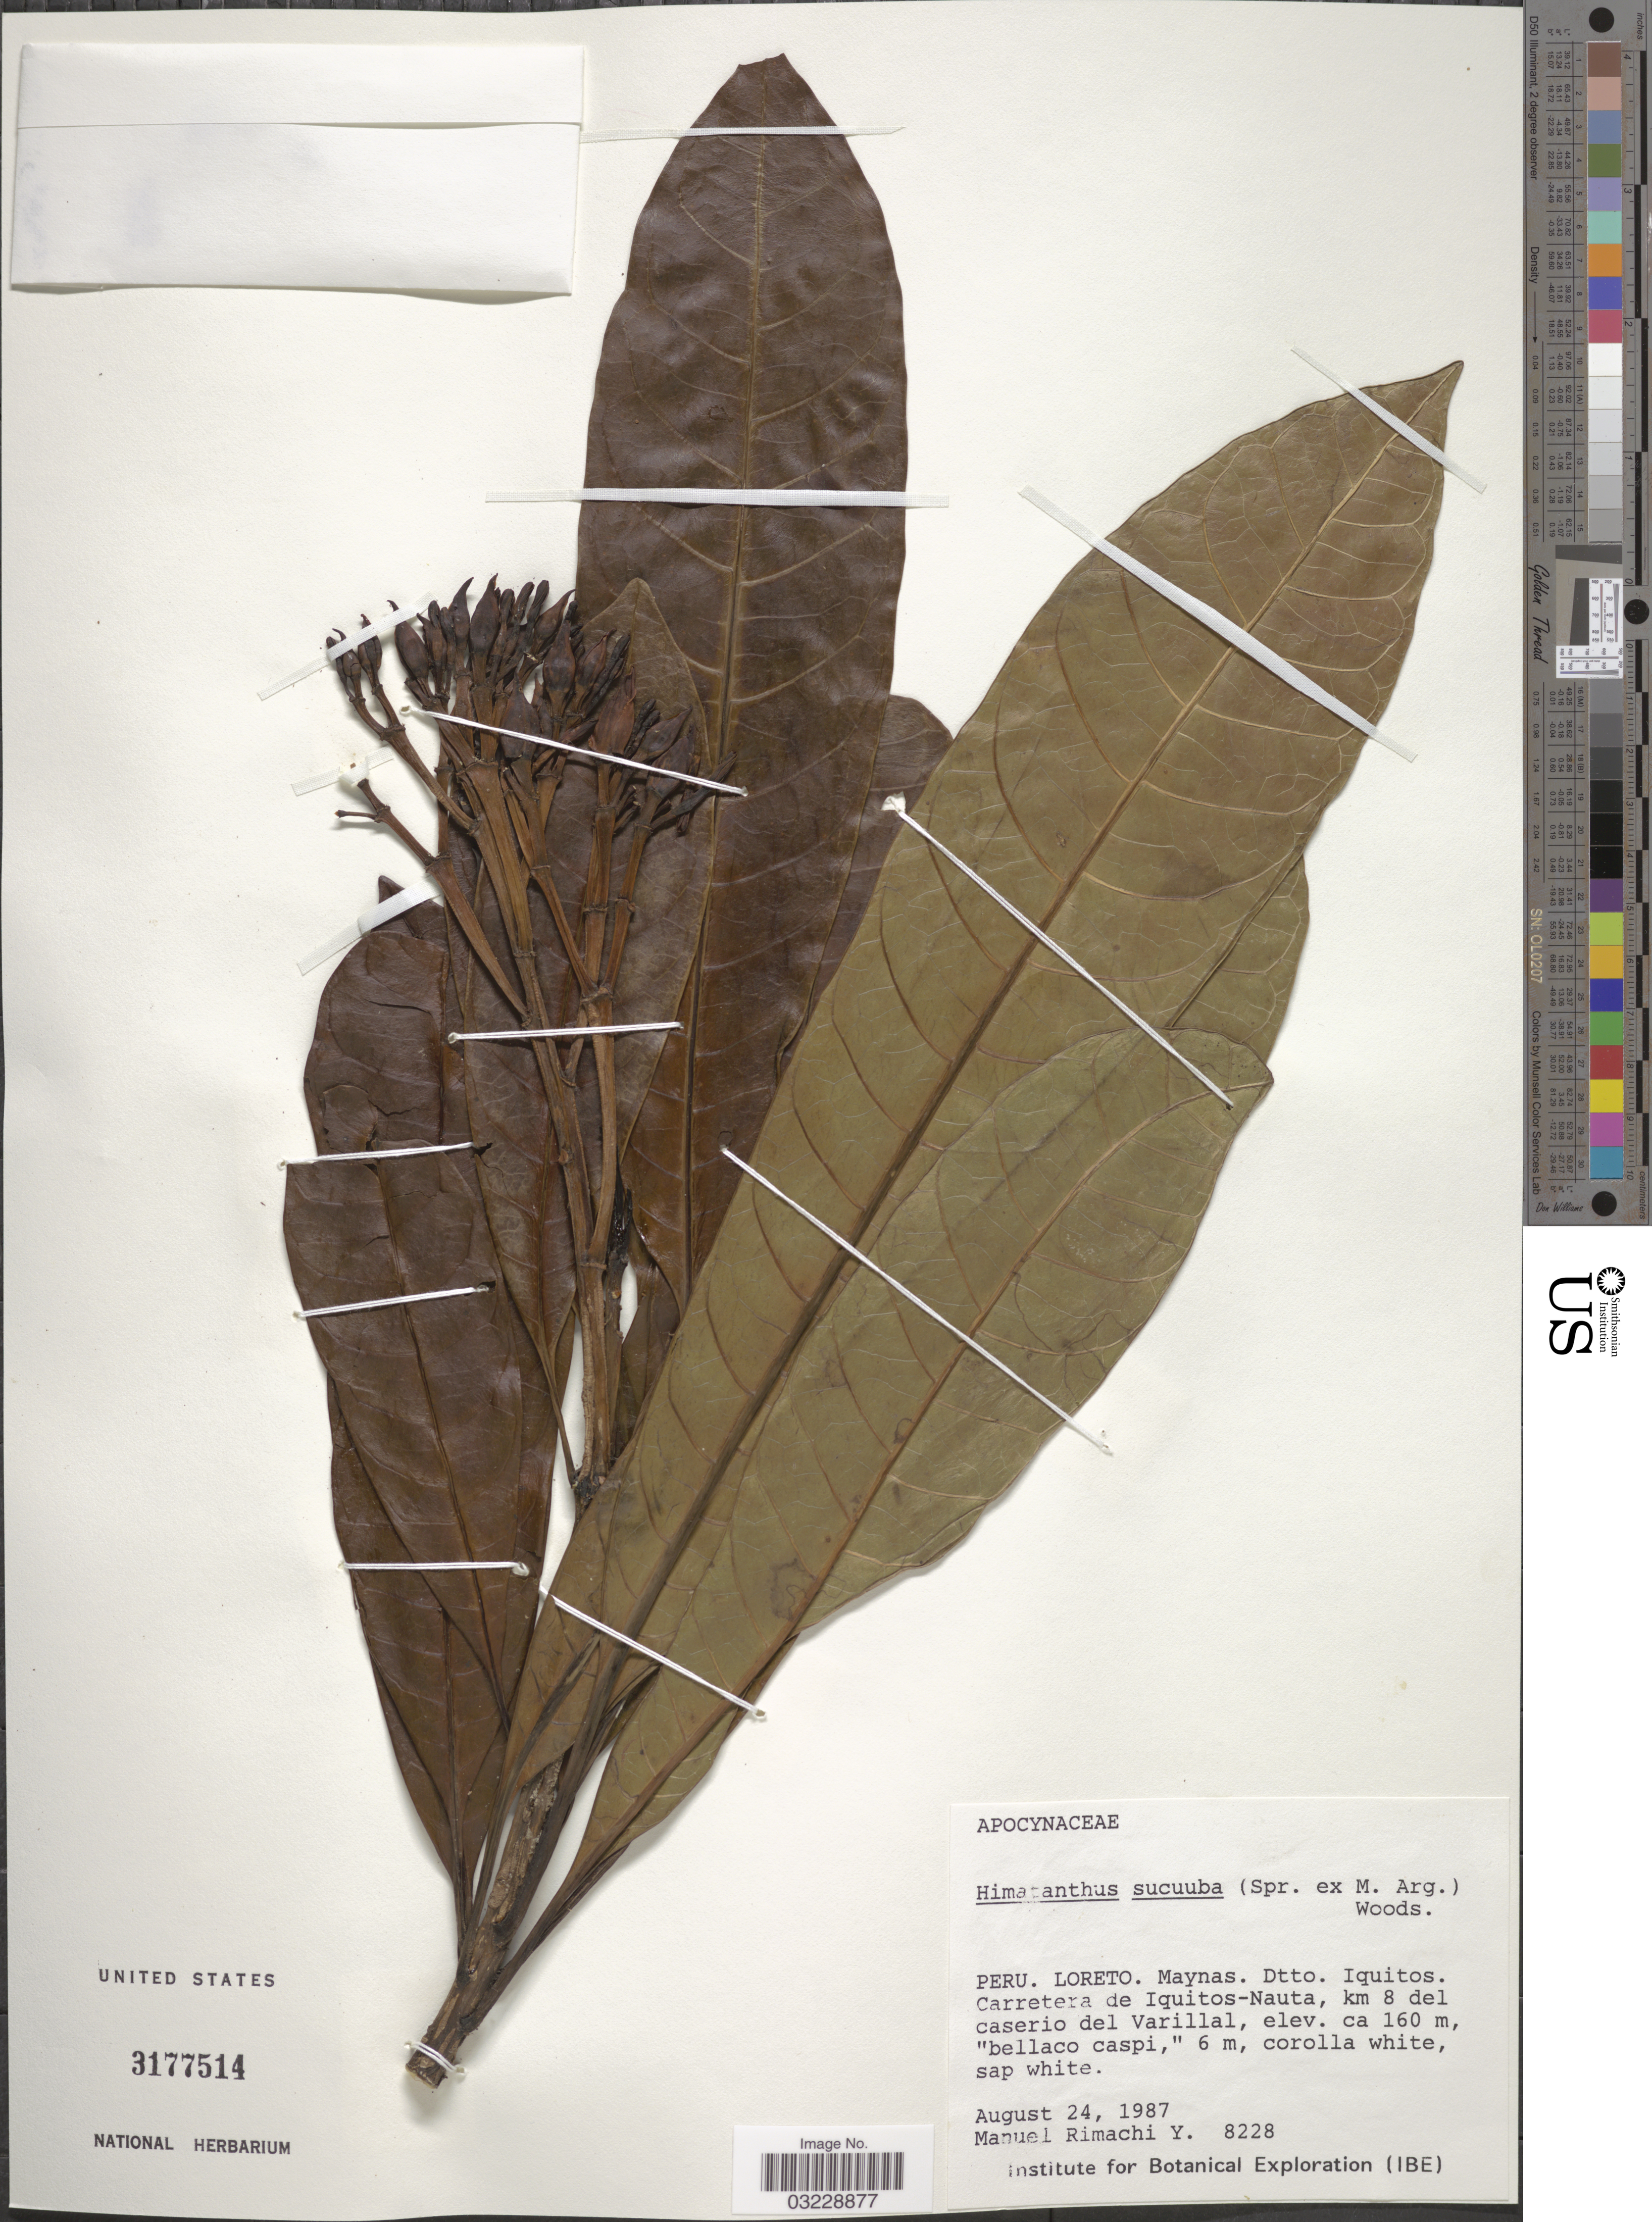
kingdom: Plantae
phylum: Tracheophyta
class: Magnoliopsida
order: Gentianales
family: Apocynaceae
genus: Himatanthus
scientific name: Himatanthus sucuuba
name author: (Spruce) Woodson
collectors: M. Rimachi Y.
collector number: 8228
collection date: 1987-08-24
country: Peru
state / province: Loreto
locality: Maynas. Dtto. Iquitos. Carretera de Iquitos-Nauta, km 8 del caserio del Varillal.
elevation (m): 160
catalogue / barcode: US 3177514